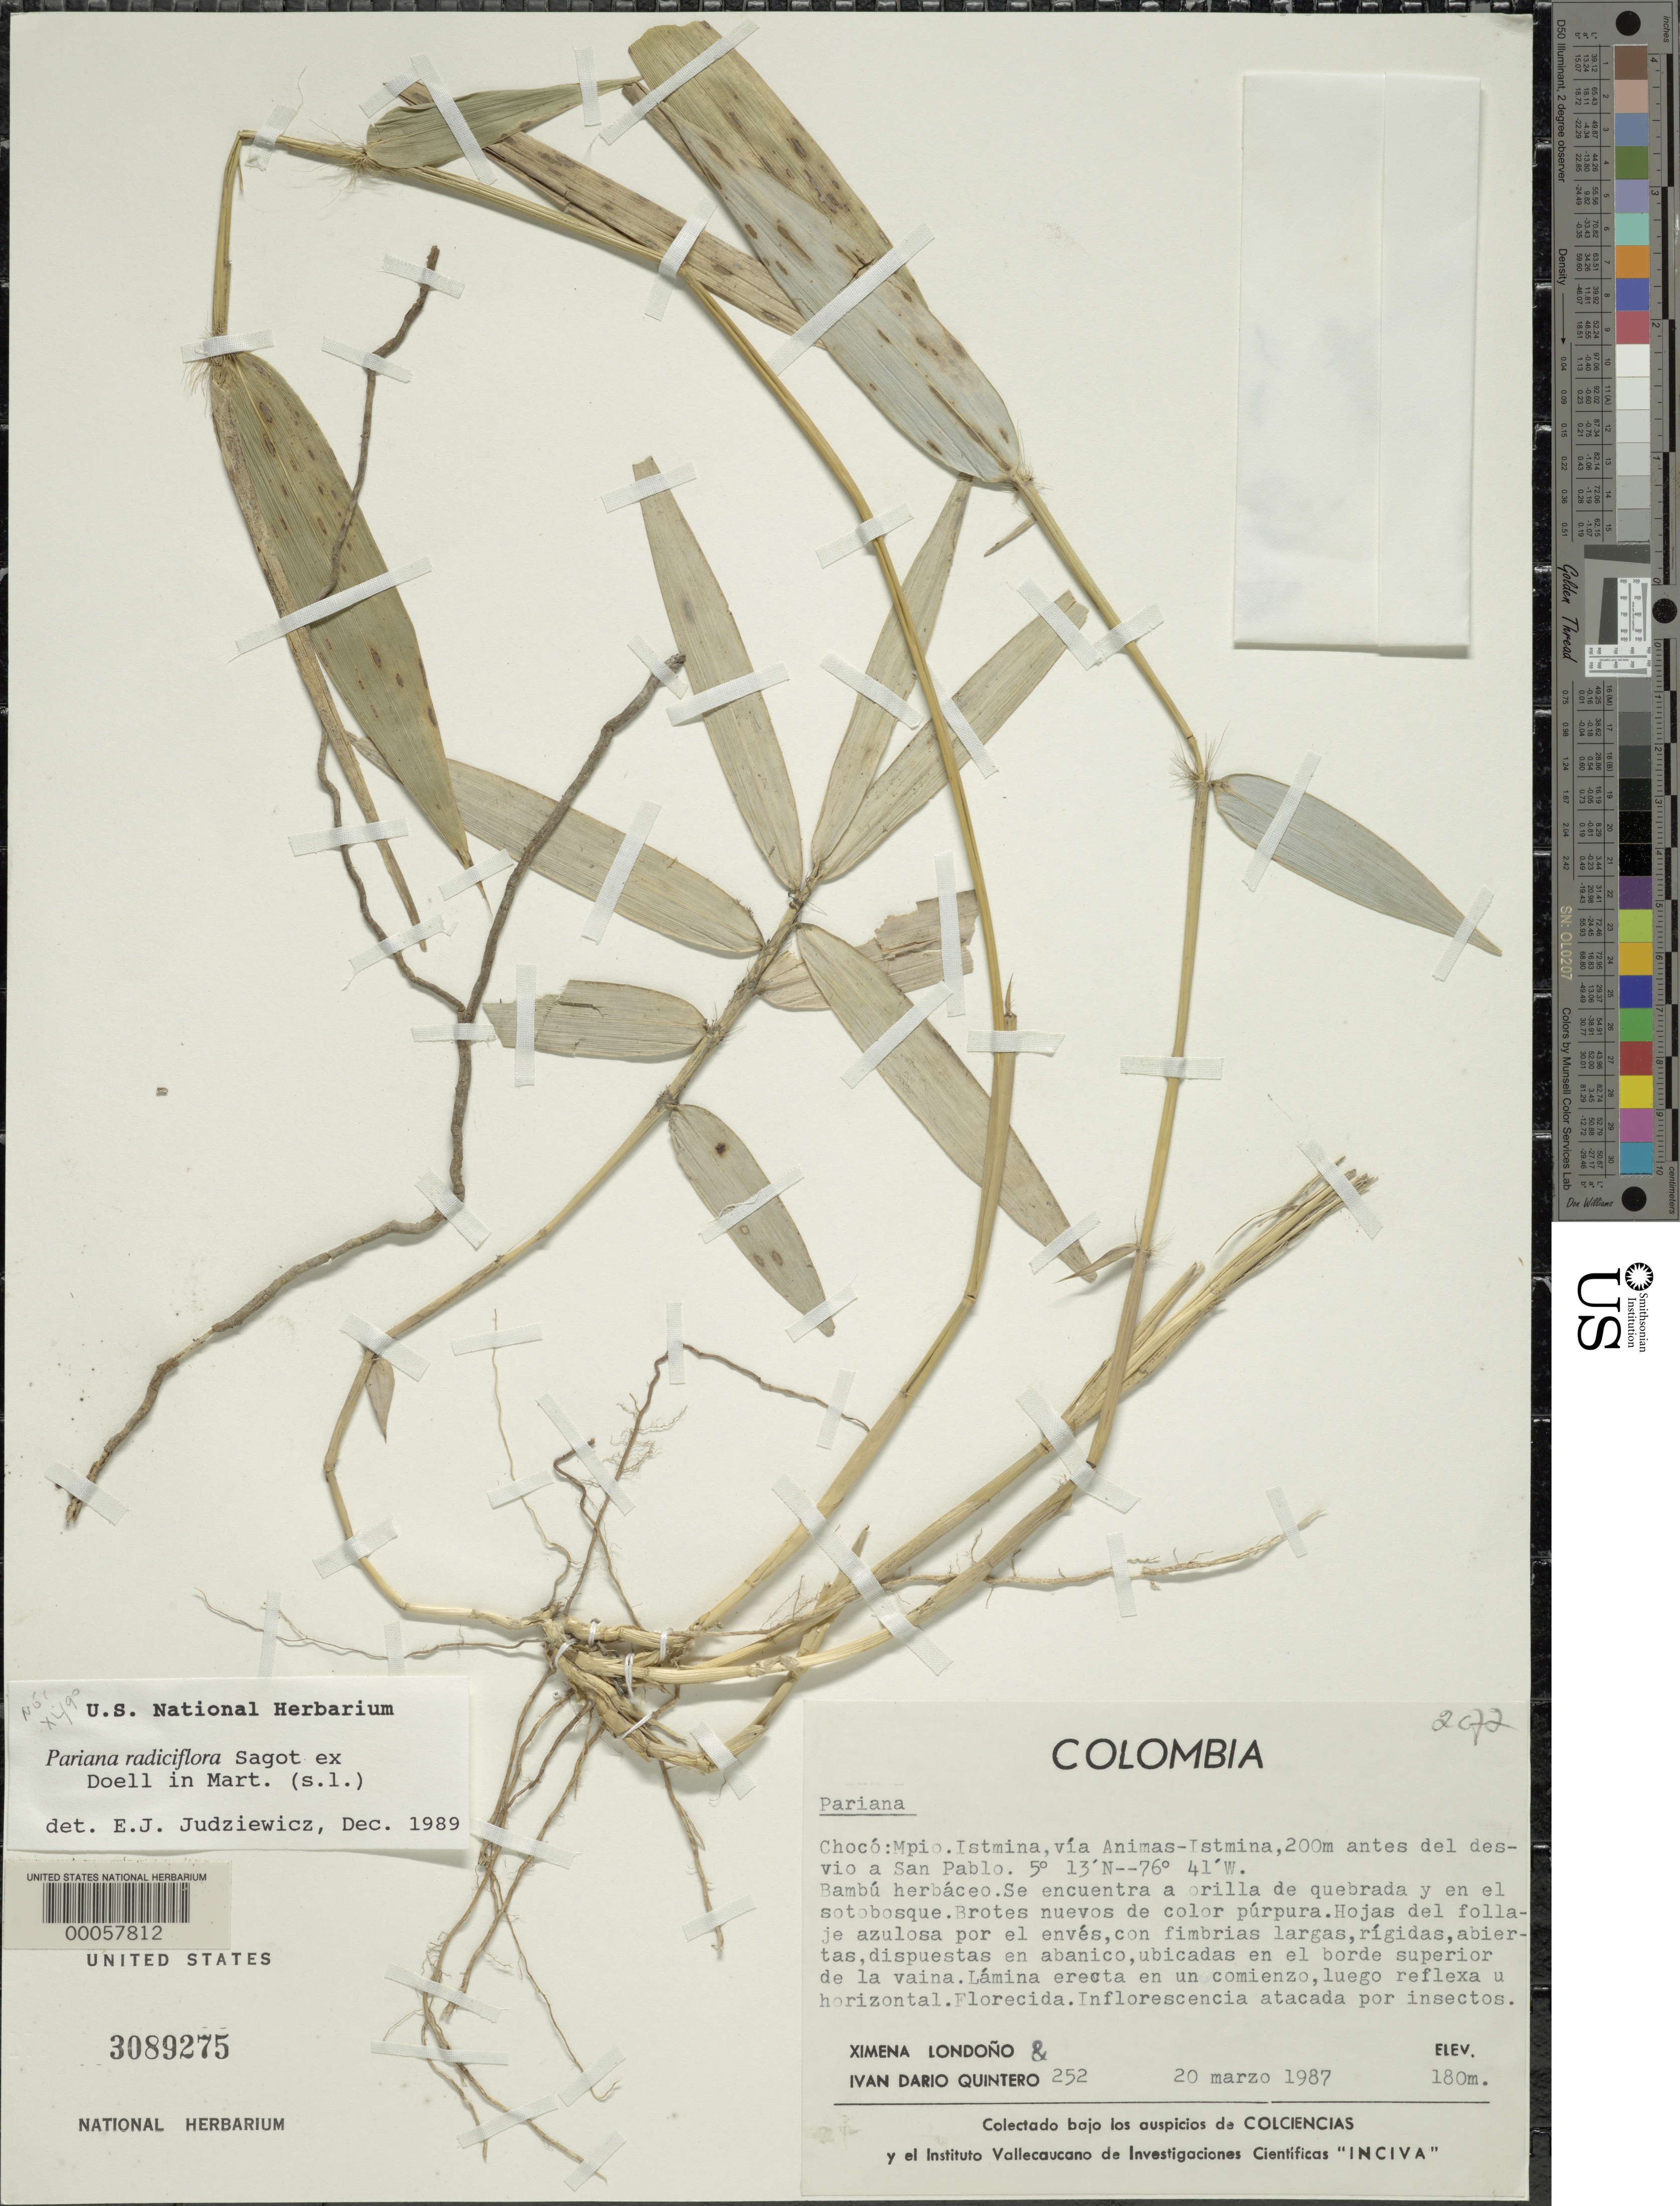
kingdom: Plantae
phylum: Tracheophyta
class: Liliopsida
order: Poales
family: Poaceae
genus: Pariana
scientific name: Pariana sp.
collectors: X. Londoño & I. Quintero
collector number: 252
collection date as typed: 20 Mar 1987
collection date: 1987-03-20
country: Colombia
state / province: Chocó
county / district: Istmina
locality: Mun. IstMina, Animas-IstMina road, 200 m before the side road to San Pablo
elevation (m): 180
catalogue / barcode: US 3089275